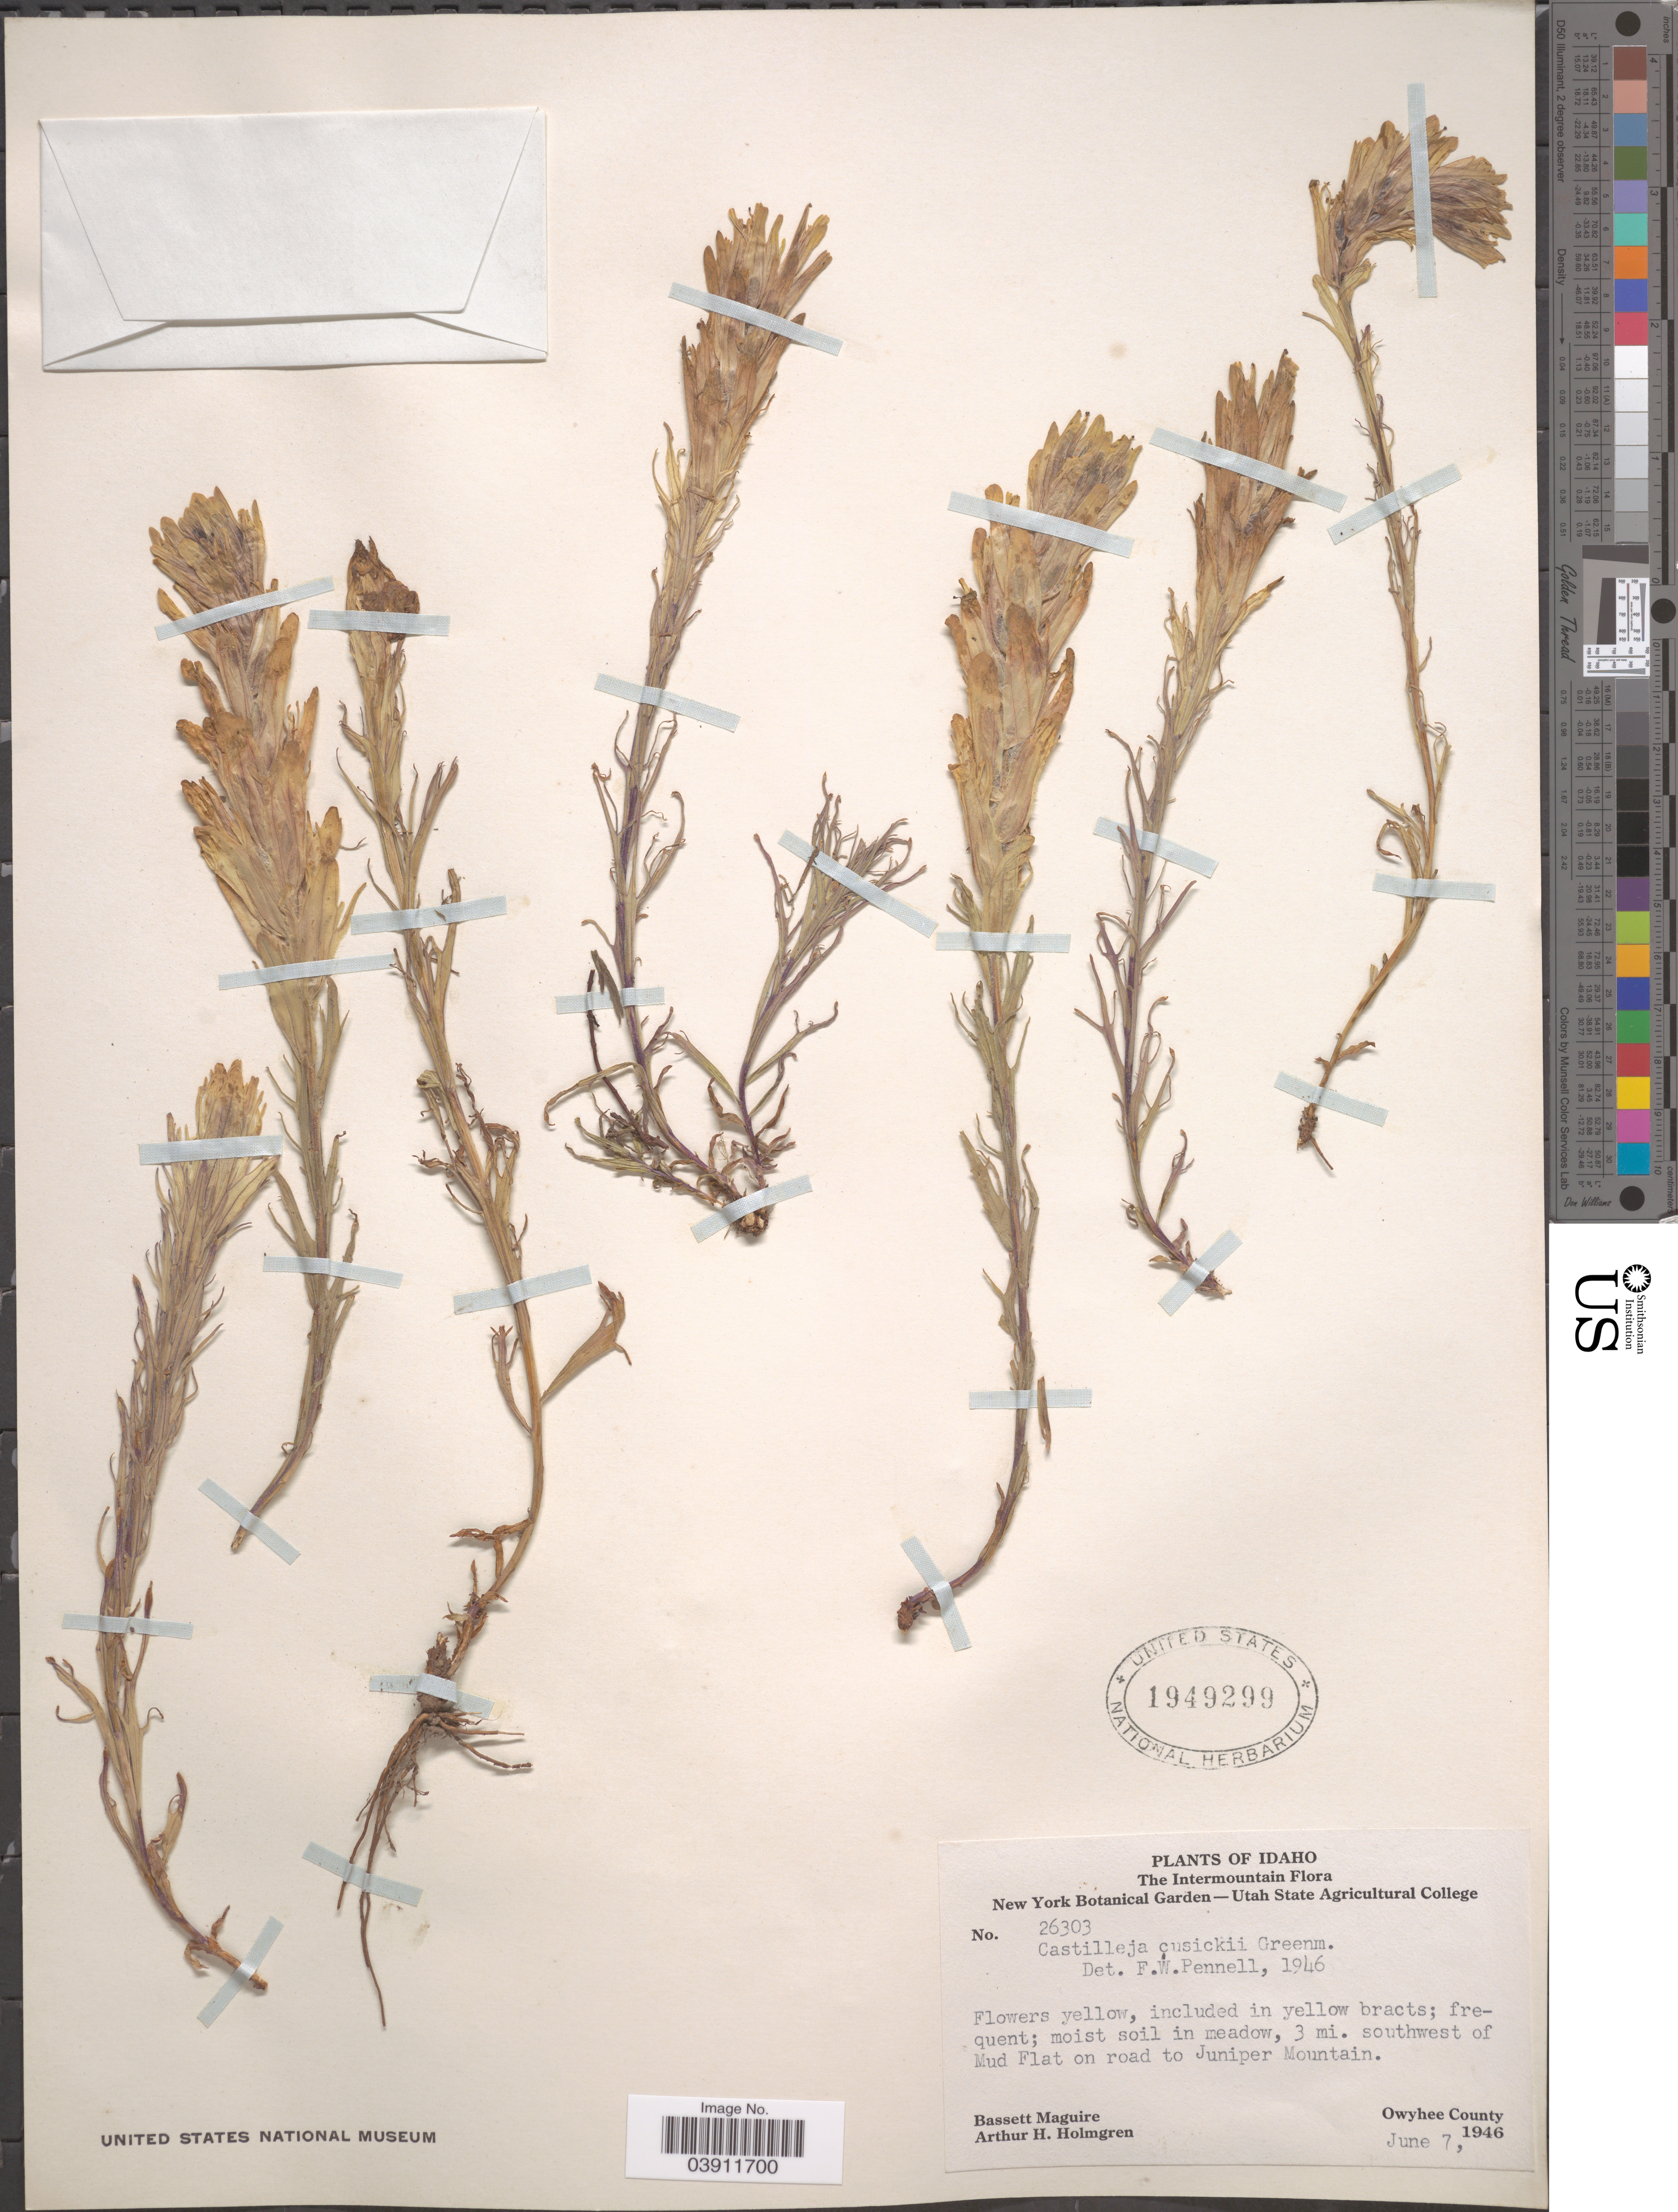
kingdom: Plantae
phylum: Tracheophyta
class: Magnoliopsida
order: Lamiales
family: Orobanchaceae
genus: Castilleja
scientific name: Castilleja cusickii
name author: Greenm.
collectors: B. Maguire & A. H. Holmgren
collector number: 26303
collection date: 1946-06-07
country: United States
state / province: Idaho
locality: The Intermountain. 3 mi. southwest of Mud Flat on road to Juniper Mountain. Owyhee County.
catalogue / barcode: US 1949299